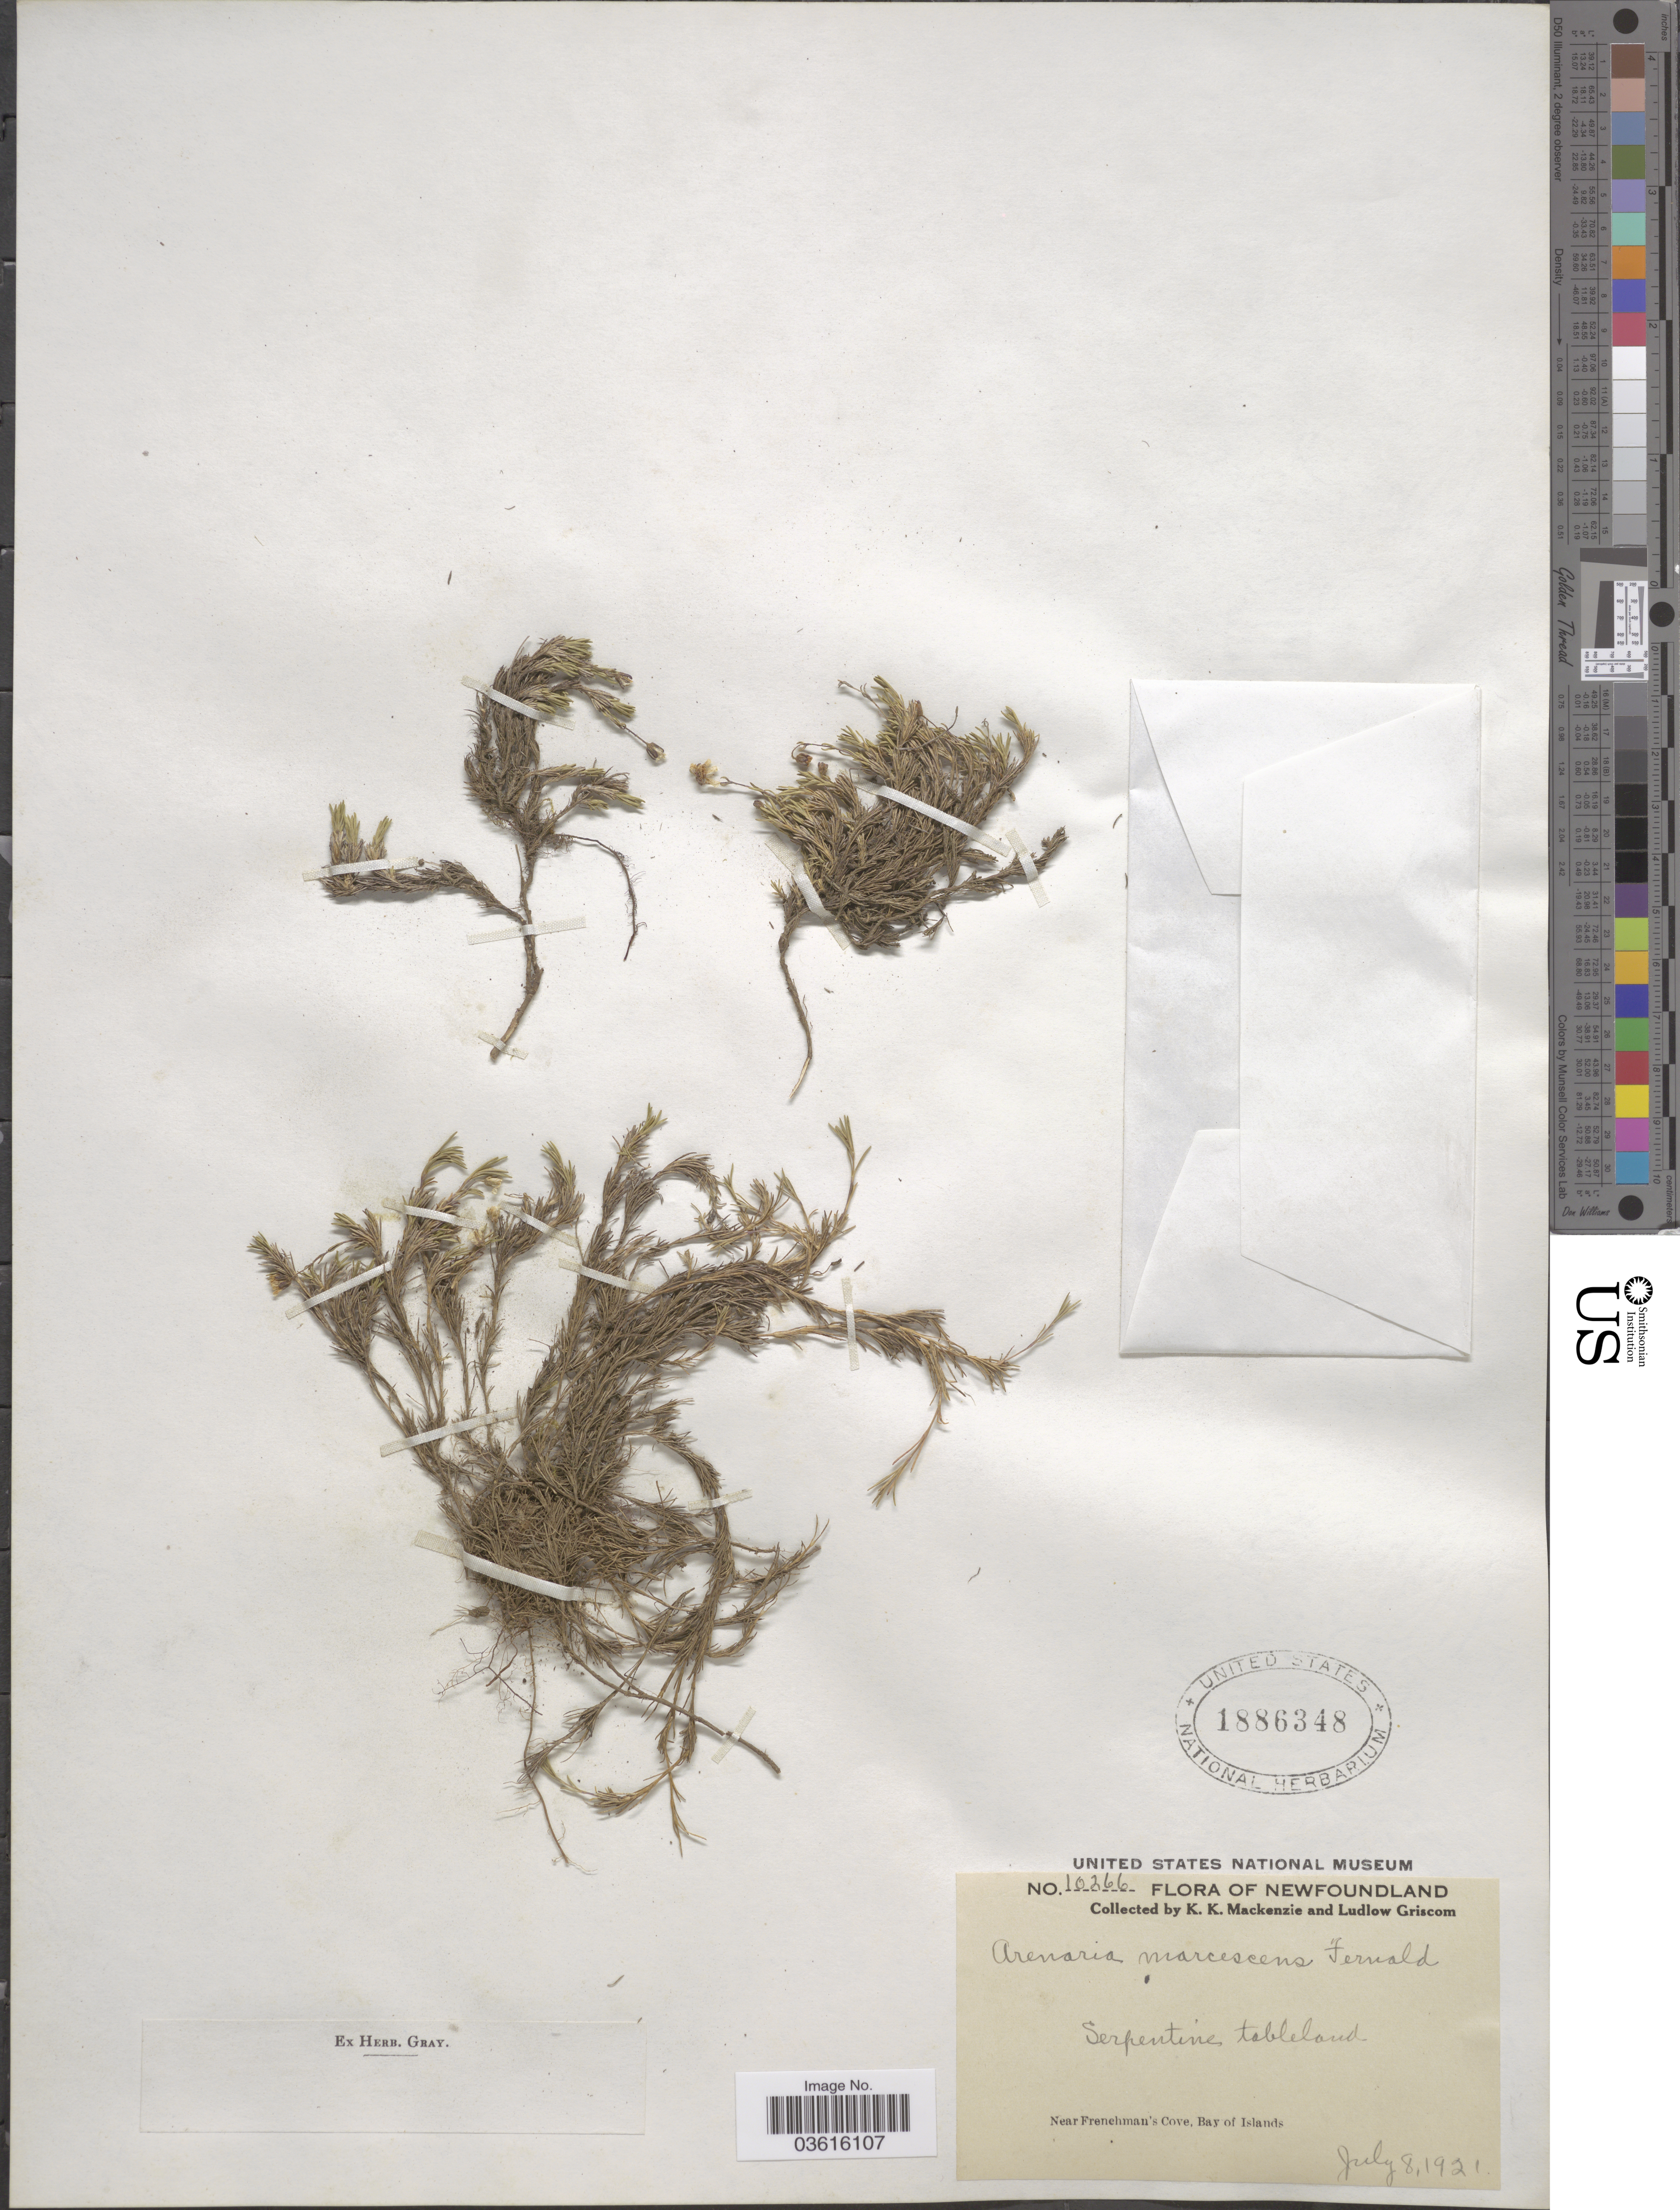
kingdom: Plantae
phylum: Tracheophyta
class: Magnoliopsida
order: Caryophyllales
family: Caryophyllaceae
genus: Cherleria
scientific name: Cherleria marcescens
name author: (Fernald) A.J. Moore & Dillenb.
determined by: Strong, Mark T., (BOT), Smithsonian Institution - National Museum of Natural History (UNITED STATES)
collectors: K. K. Mackenzie & L. Griscom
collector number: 10266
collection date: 1921-07-08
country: Canada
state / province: Newfoundland and Labrador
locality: Serpentine tableland. Near Frenchman's Cove, Bay of Islands.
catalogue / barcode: US 1886348